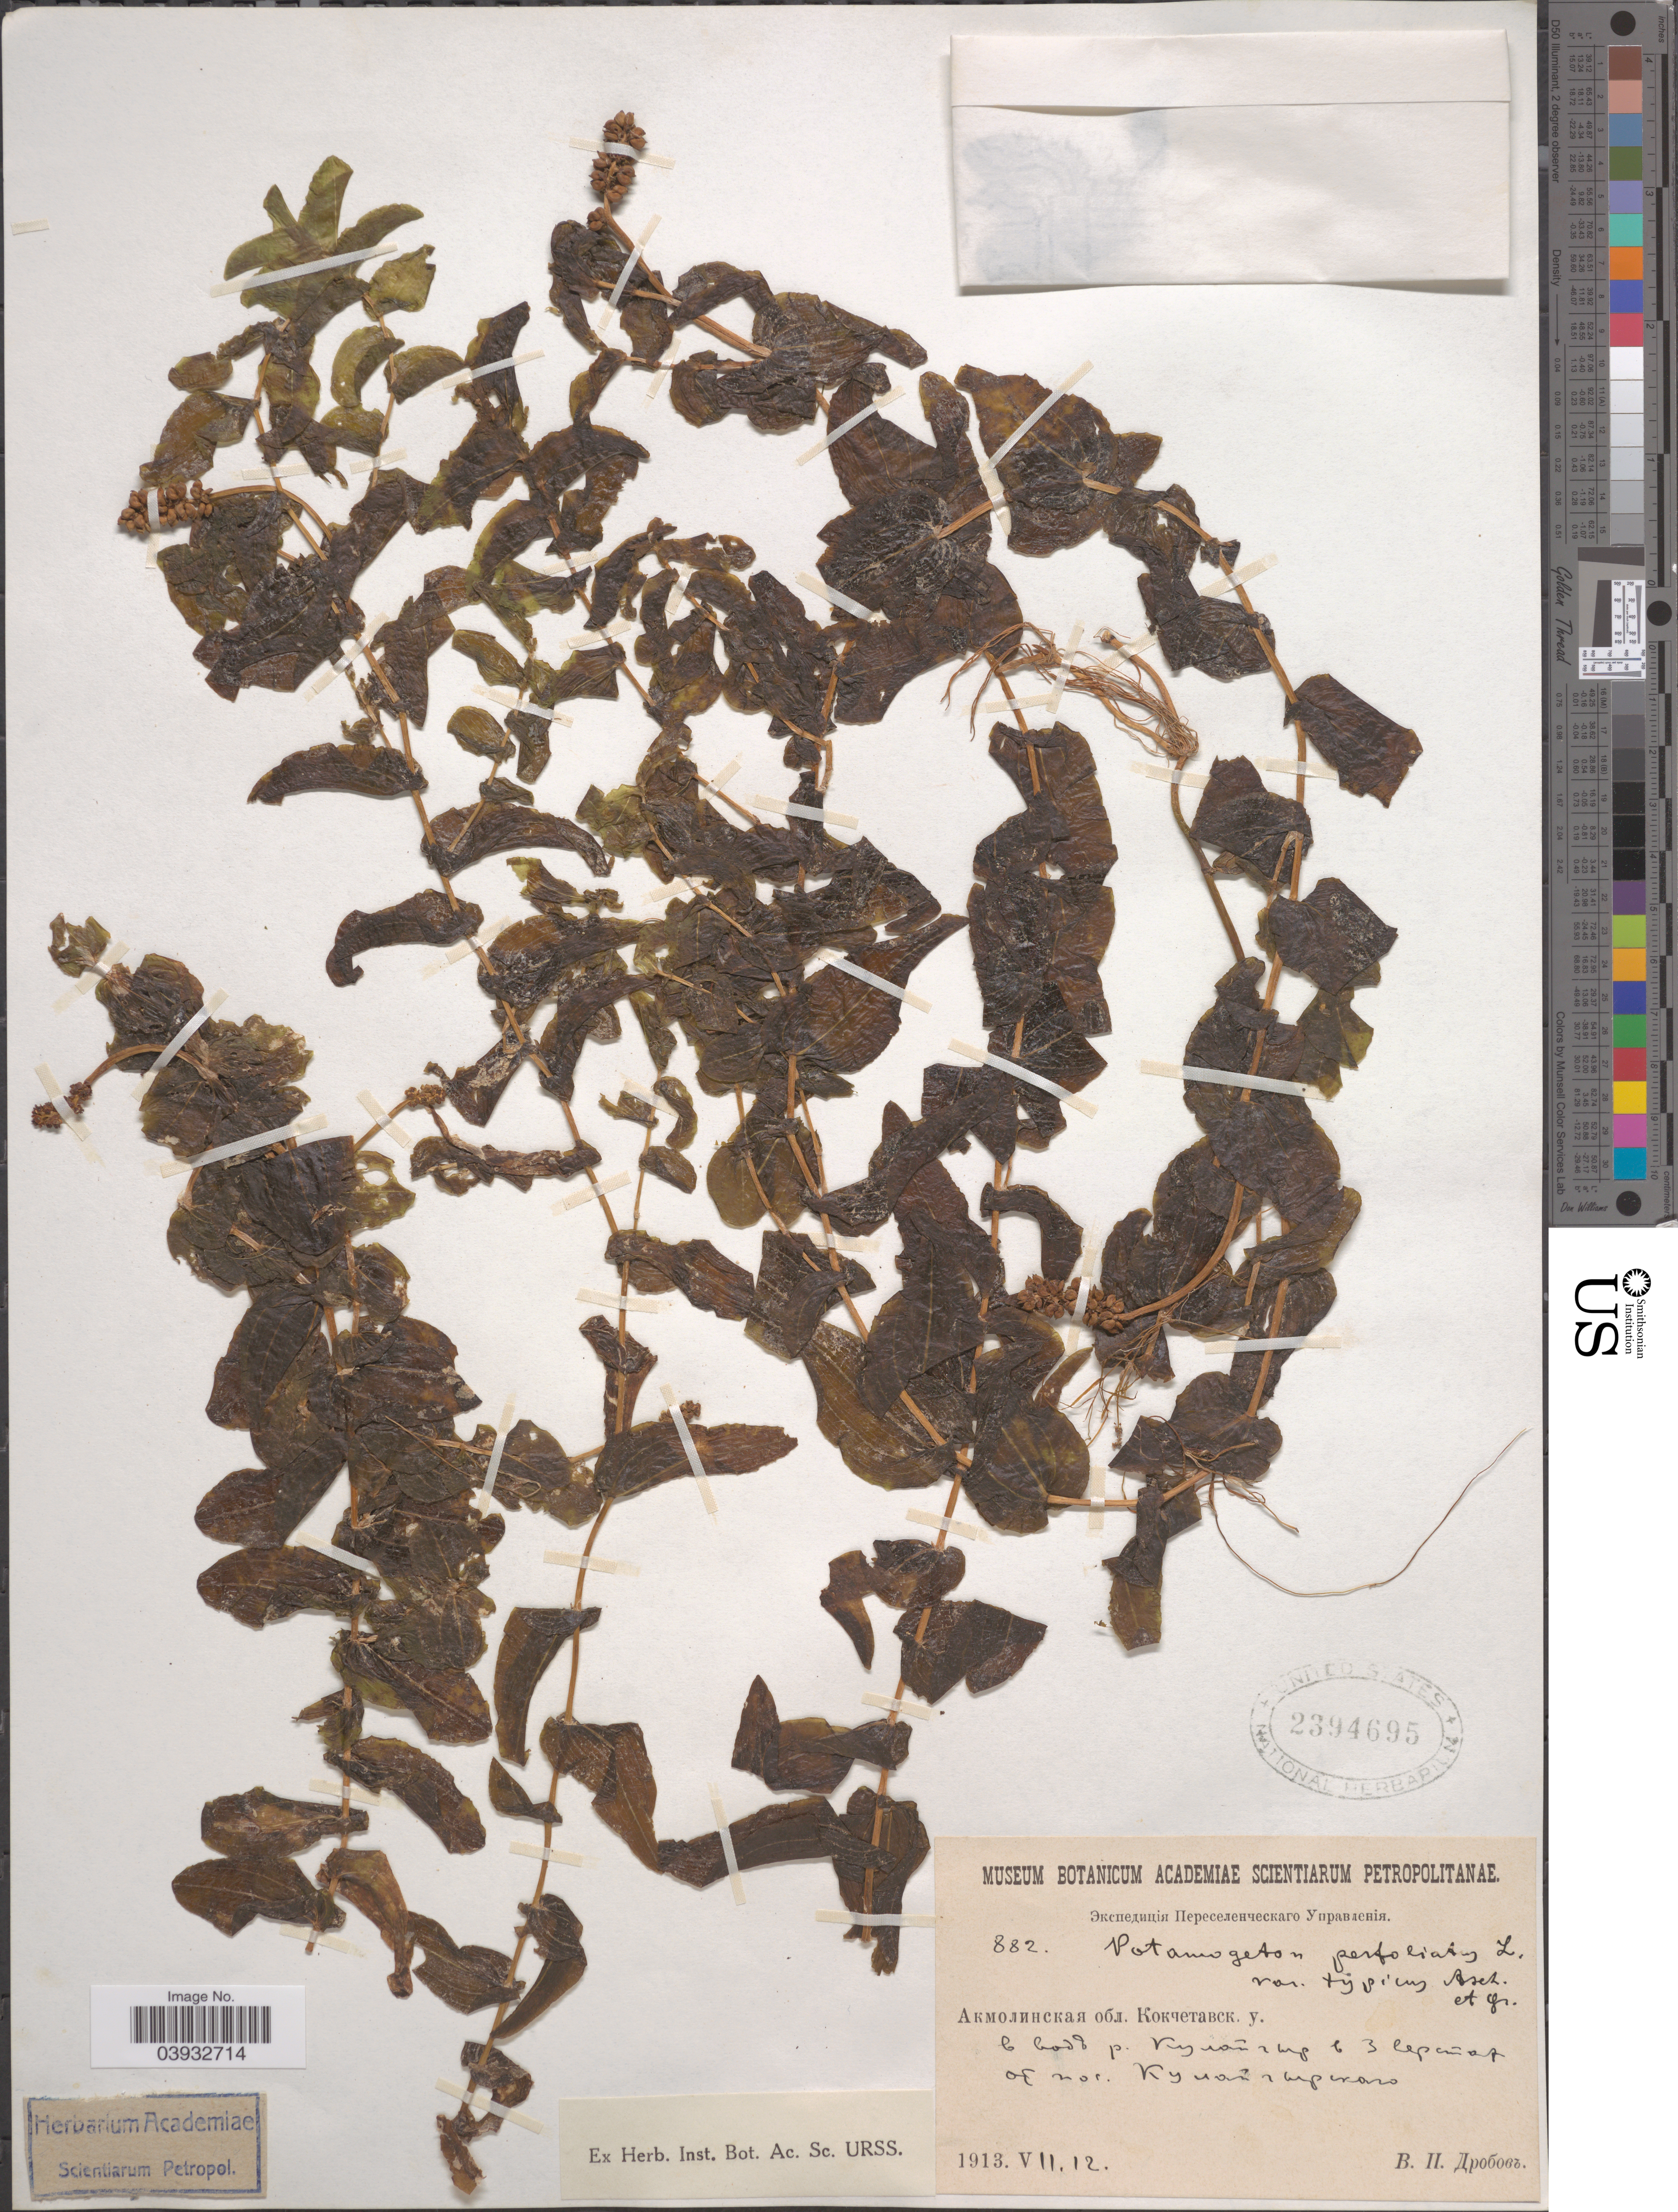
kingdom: Plantae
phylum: Tracheophyta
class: Liliopsida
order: Alismatales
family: Potamogetonaceae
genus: Potamogeton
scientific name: Potamogeton perfoliatus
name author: L.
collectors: X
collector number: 882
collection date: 1913-07-12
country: Kazakhstan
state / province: Aqmola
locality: River Kulaygar 1.9 mi.from village Kulaygarskiy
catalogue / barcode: US 2394695